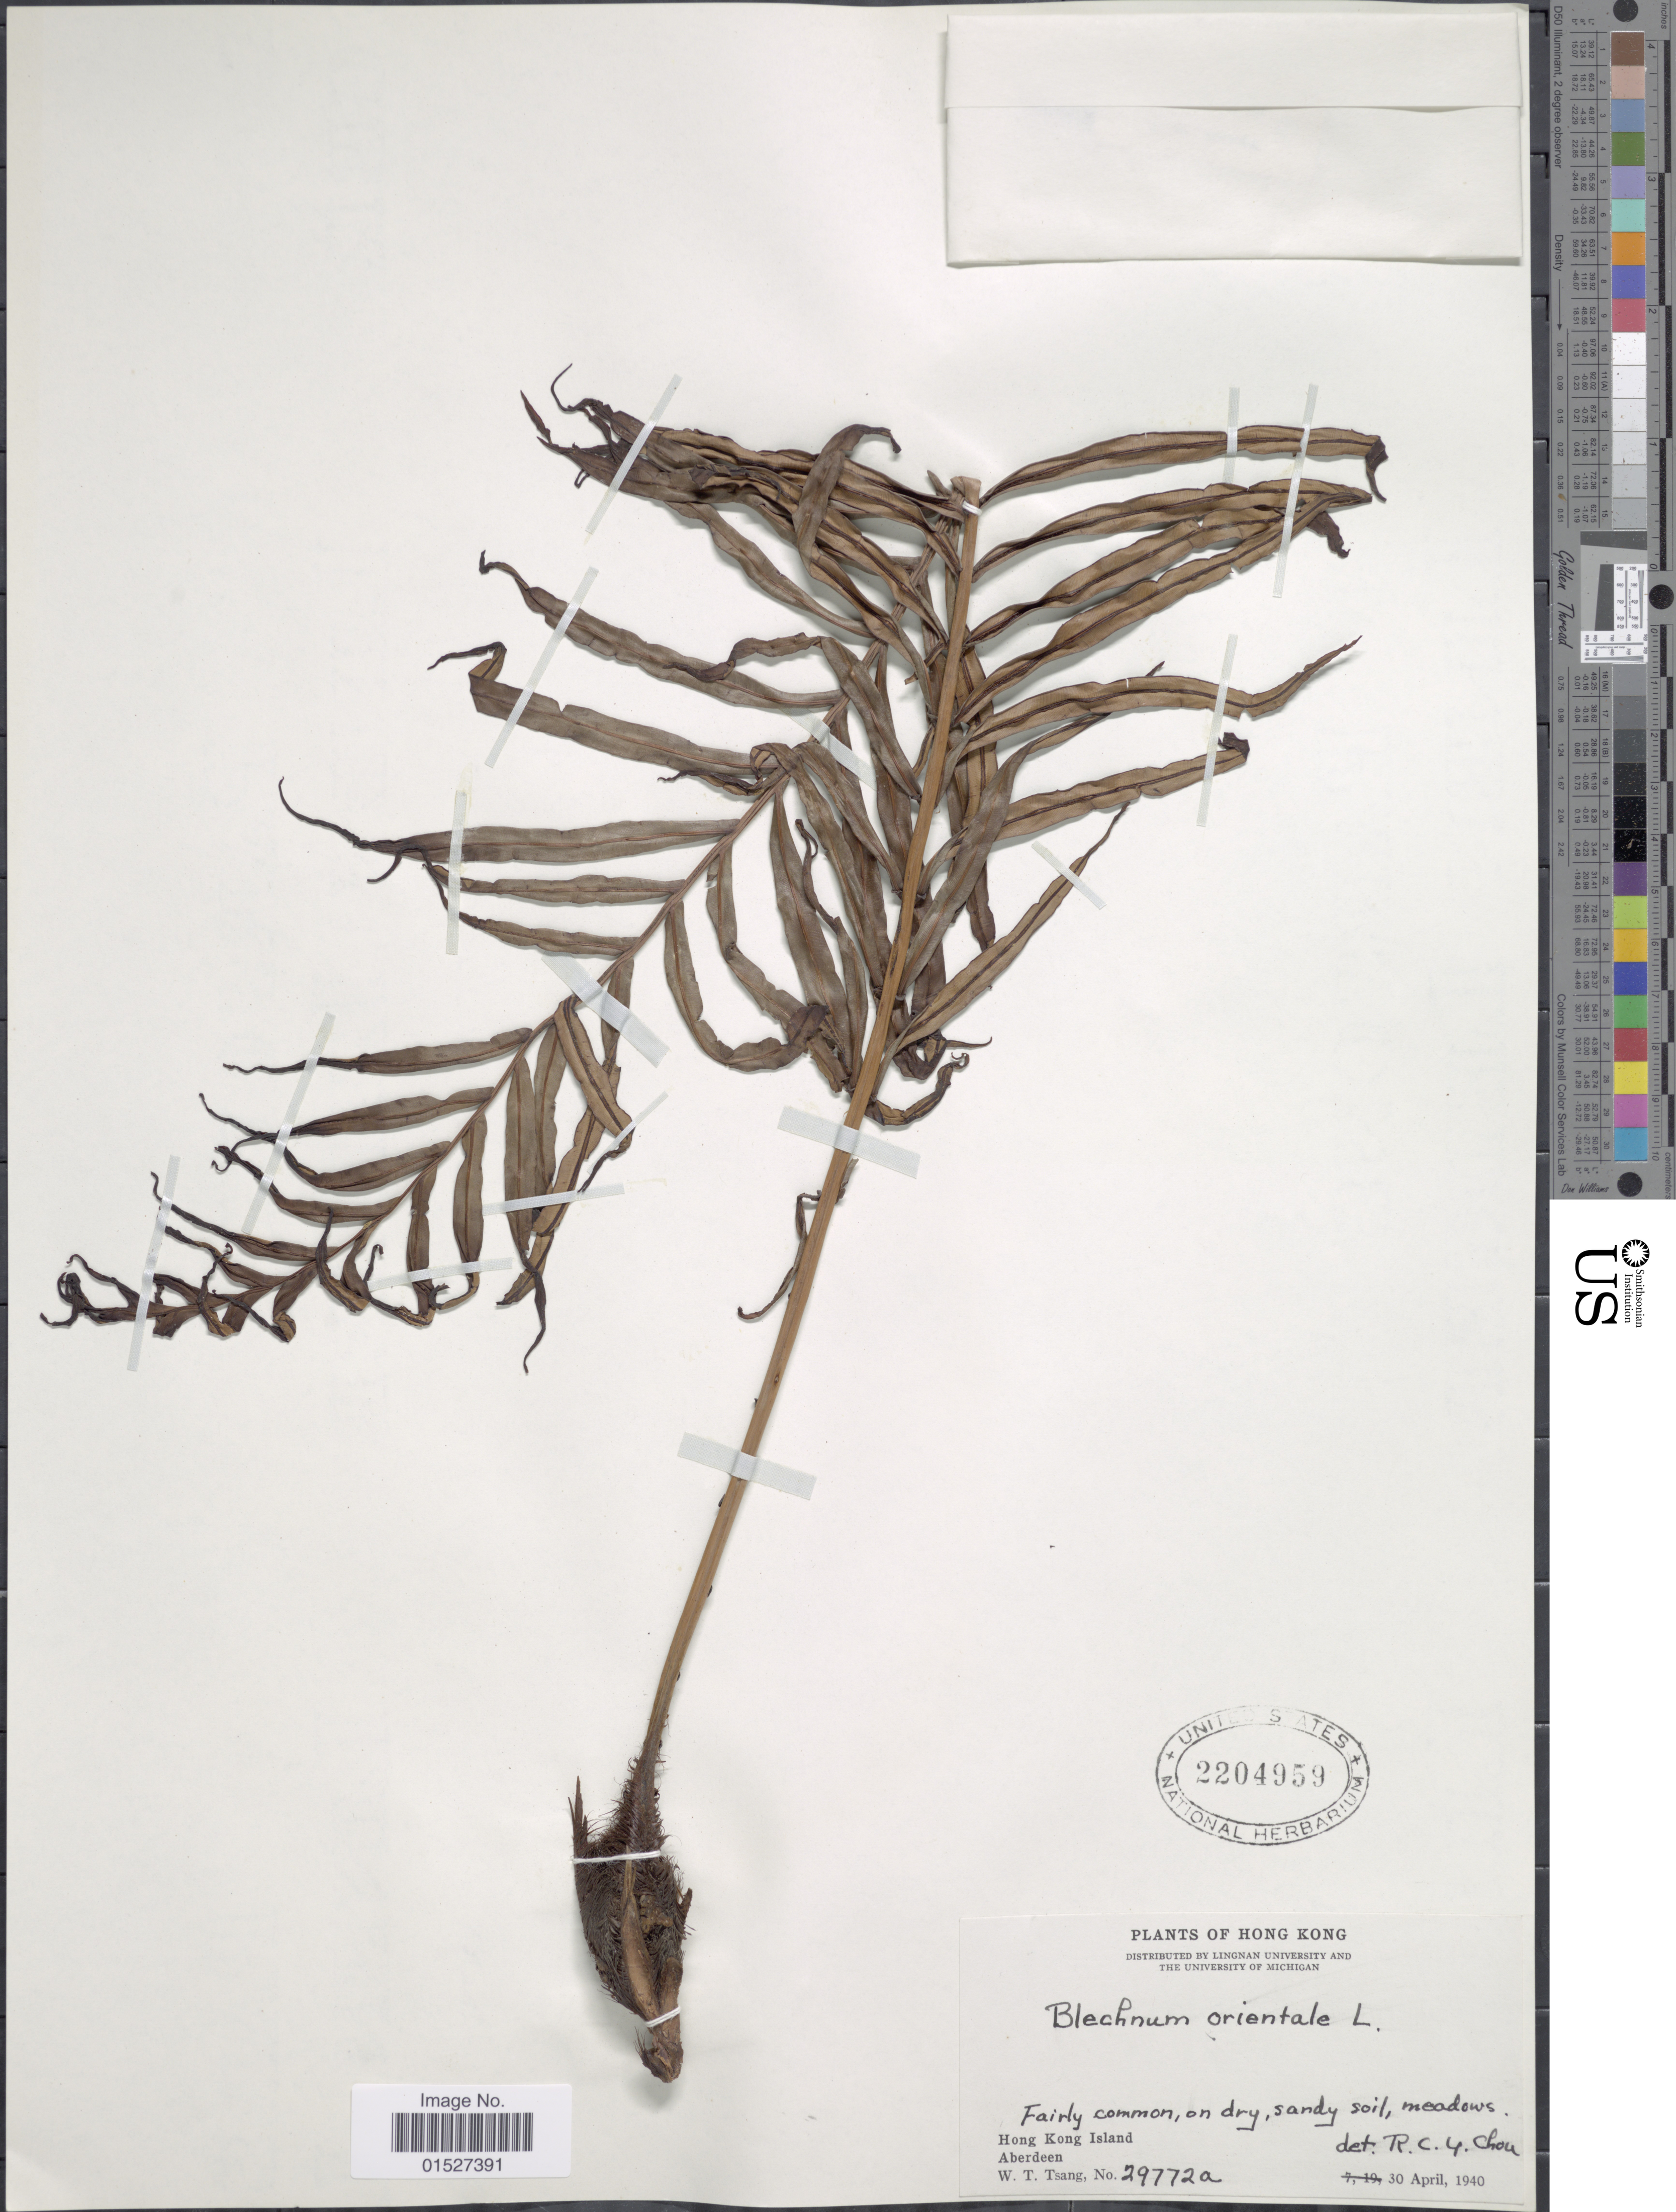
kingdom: Plantae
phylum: Tracheophyta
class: Polypodiopsida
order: Polypodiales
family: Blechnaceae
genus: Blechnum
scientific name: Blechnum orientale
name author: L.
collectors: W. T. Tsang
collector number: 29772a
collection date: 1940-04-30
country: China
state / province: Hong Kong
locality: Hong Kong Island. Aberdeen.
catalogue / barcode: US 2204959